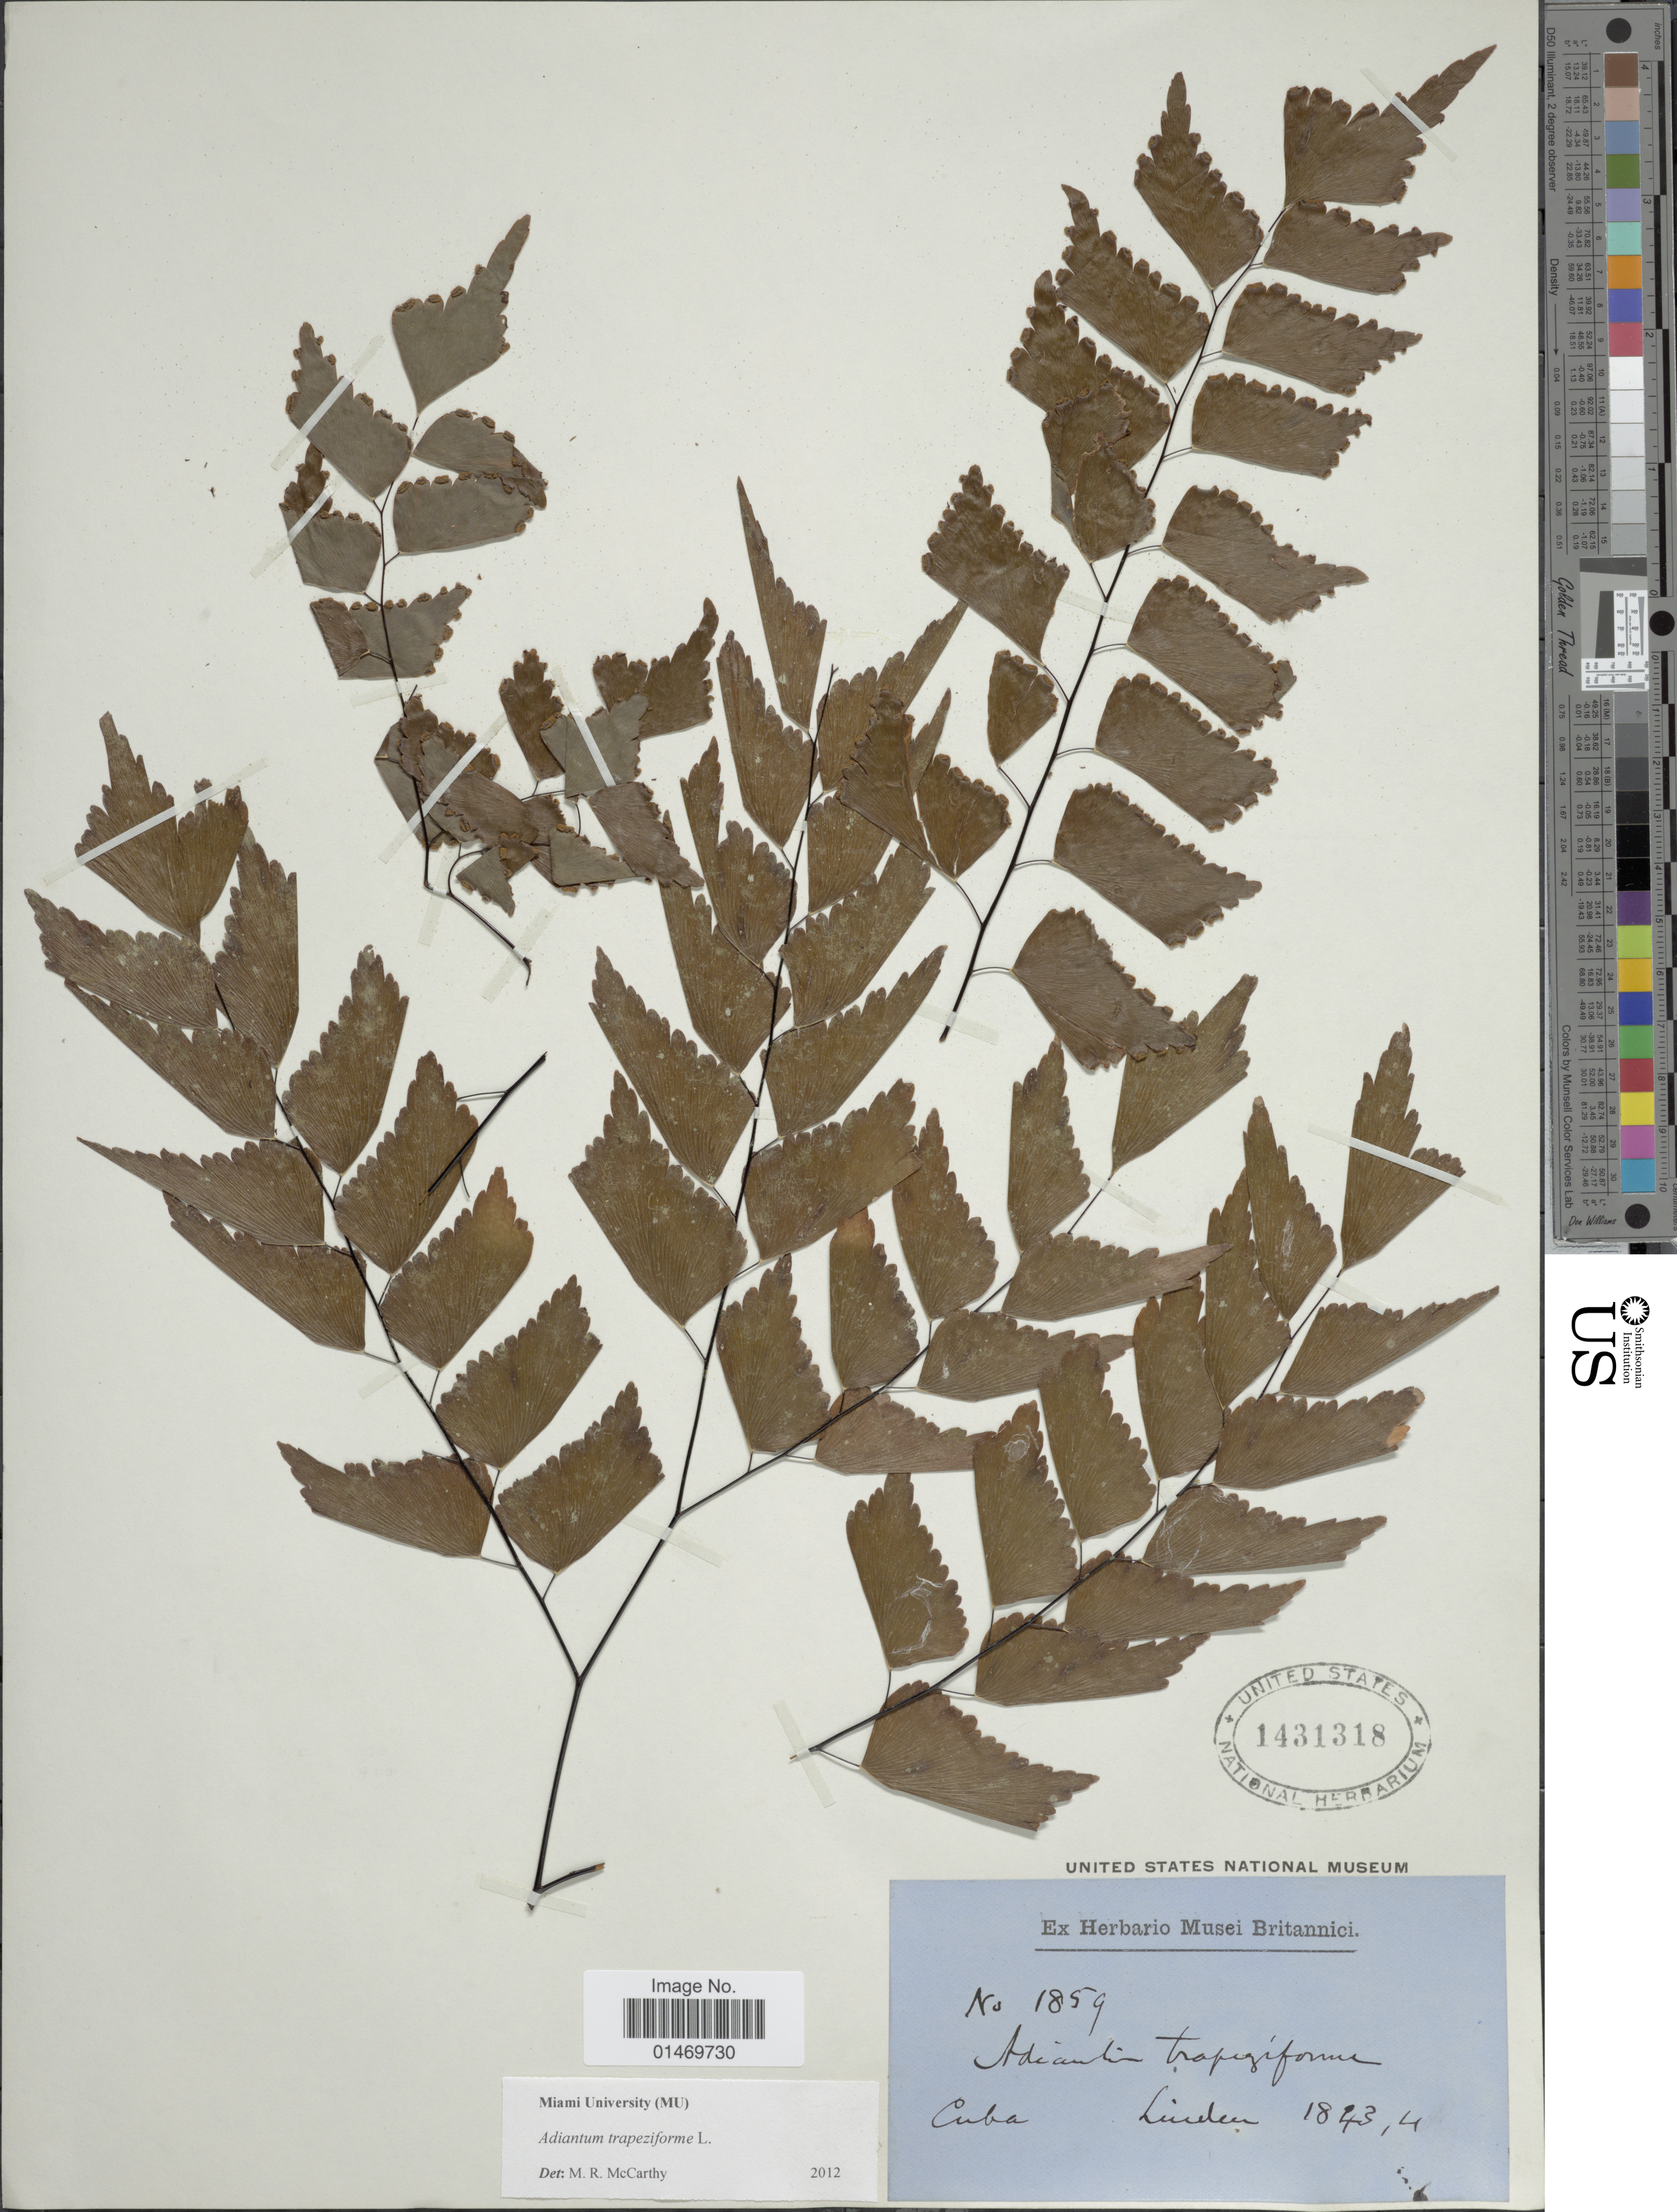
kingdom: Plantae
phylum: Tracheophyta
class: Polypodiopsida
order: Polypodiales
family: Pteridaceae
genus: Adiantum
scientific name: Adiantum trapeziforme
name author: L.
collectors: -. Luiden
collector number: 1859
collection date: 1843/1844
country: Cuba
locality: Cuba.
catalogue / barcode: US 1431318